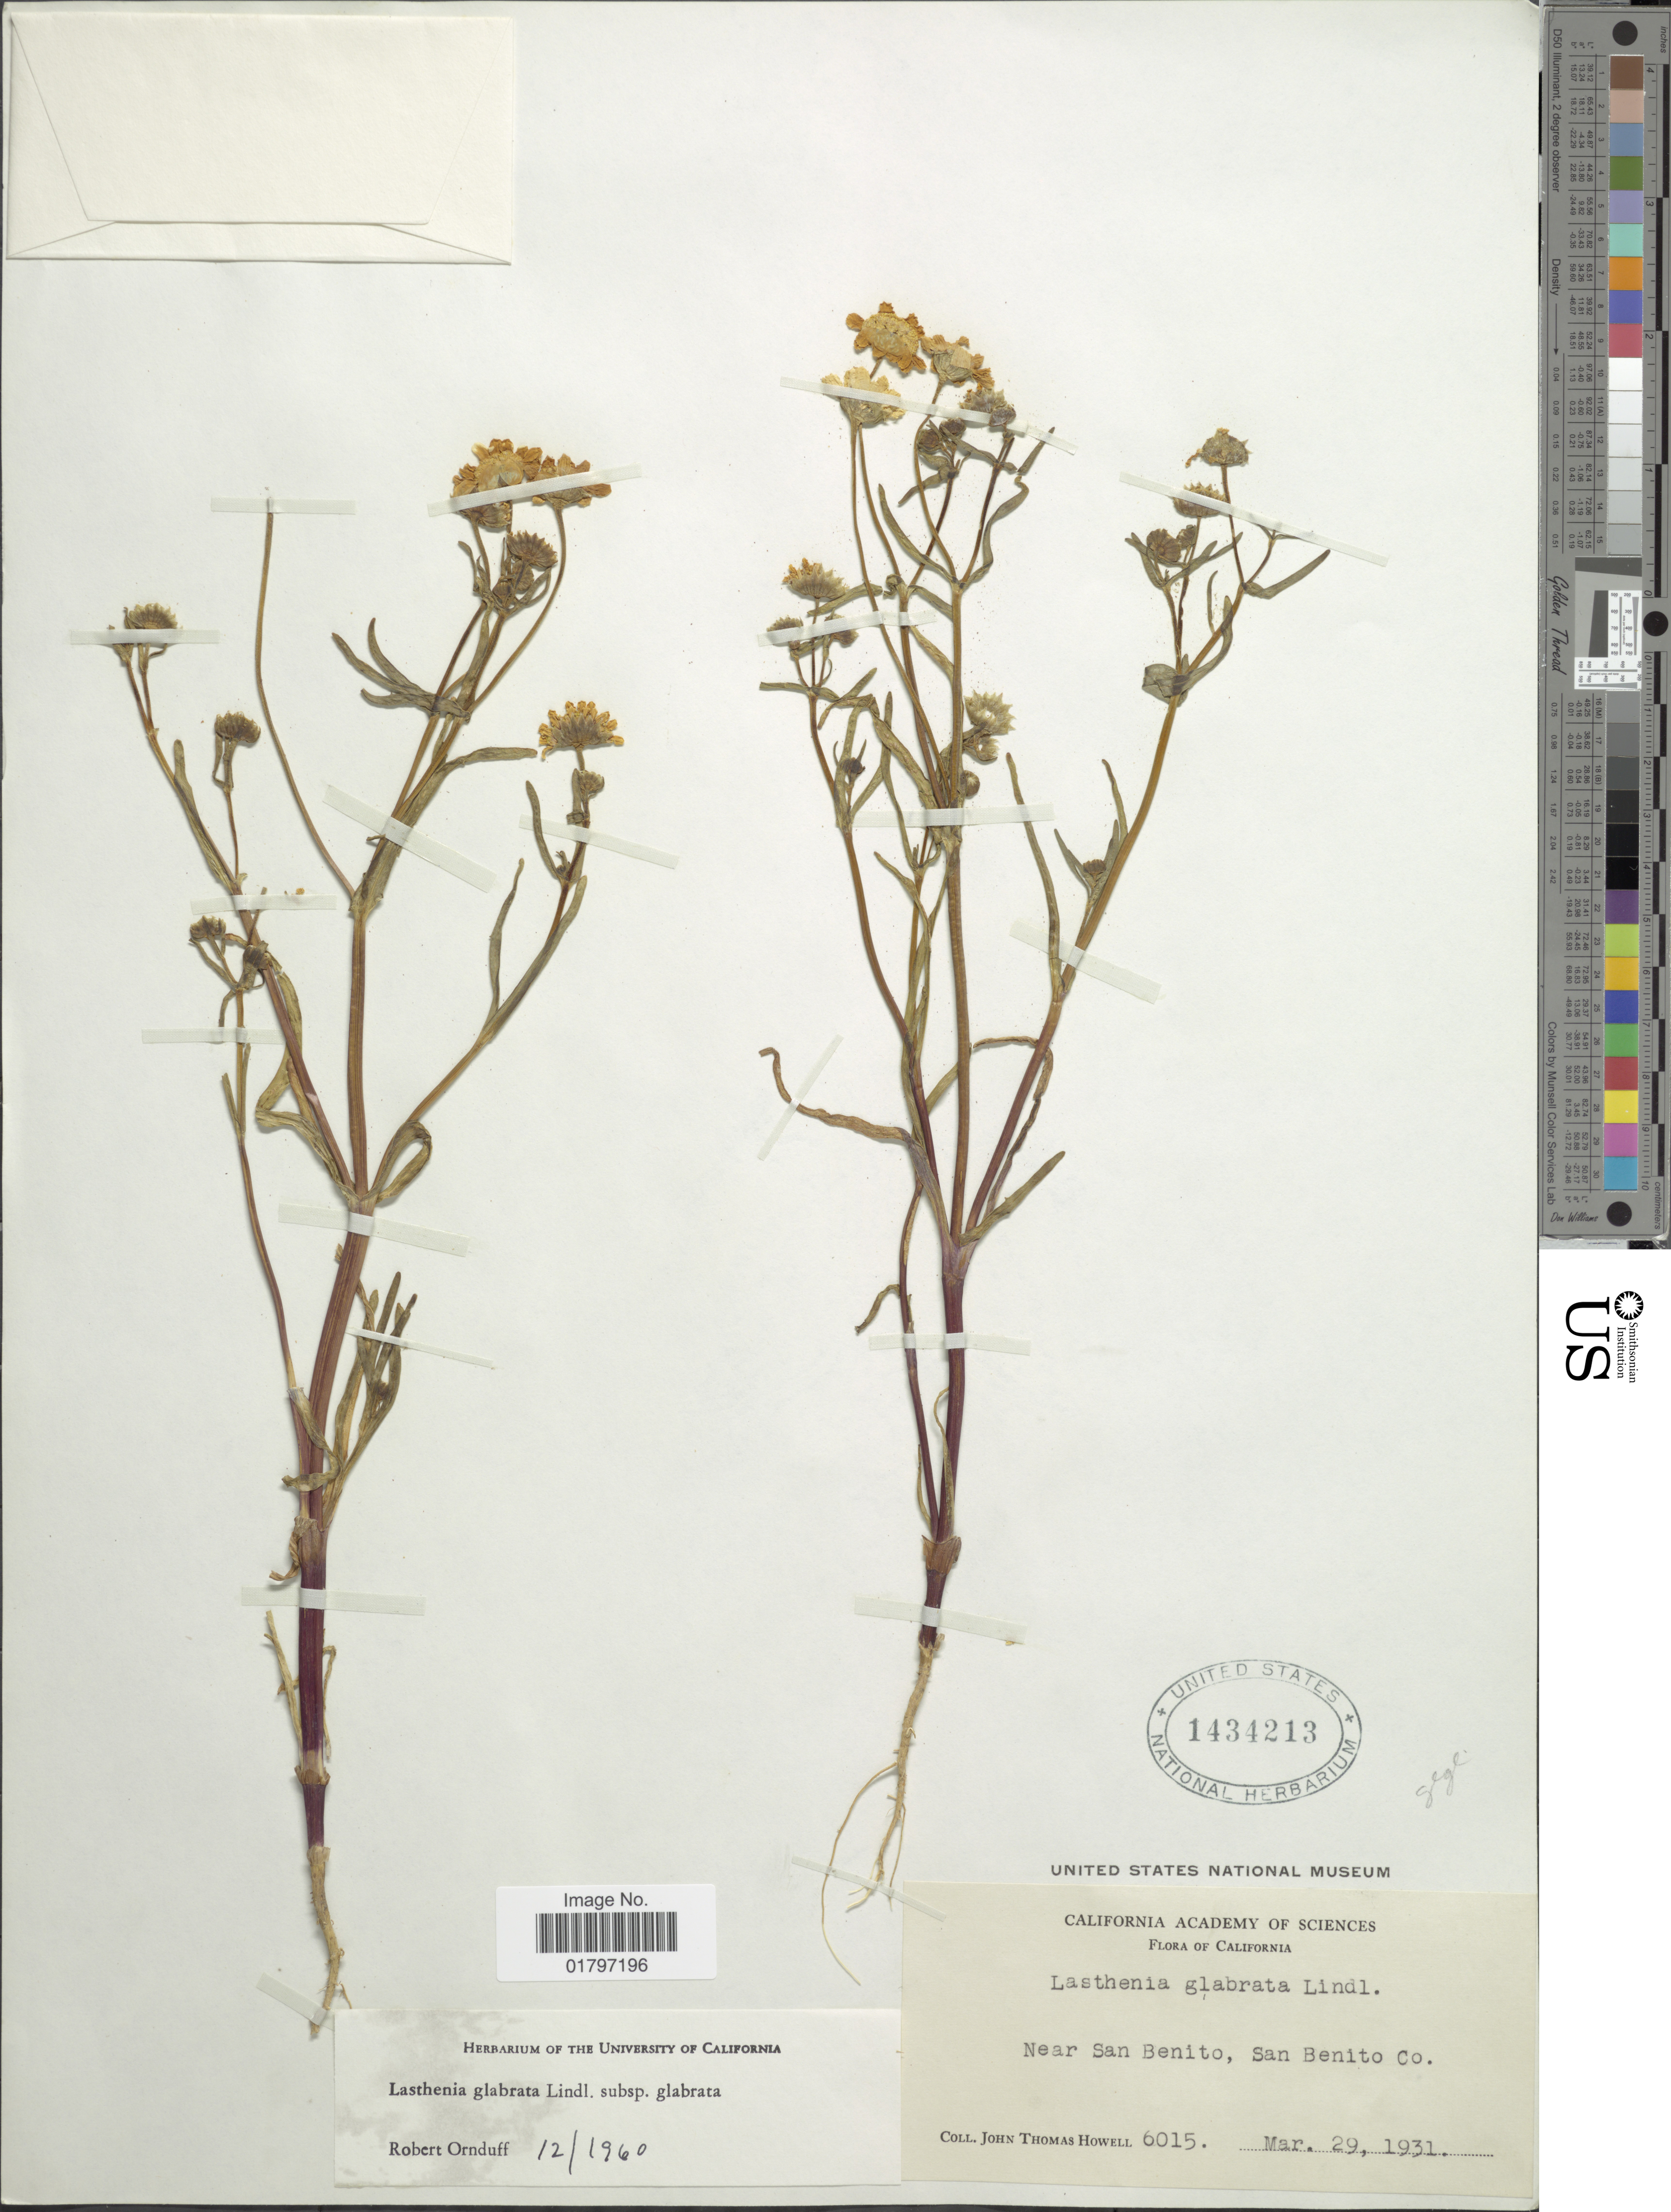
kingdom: Plantae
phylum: Tracheophyta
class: Magnoliopsida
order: Asterales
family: Asteraceae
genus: Lasthenia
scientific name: Lasthenia glabrata subsp. glabrata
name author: Lindl.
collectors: J. T. Howell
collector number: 6015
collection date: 1931-03-29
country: United States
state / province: California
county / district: San Benito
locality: Near San Benito, San Benito Co.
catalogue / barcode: US 1434213